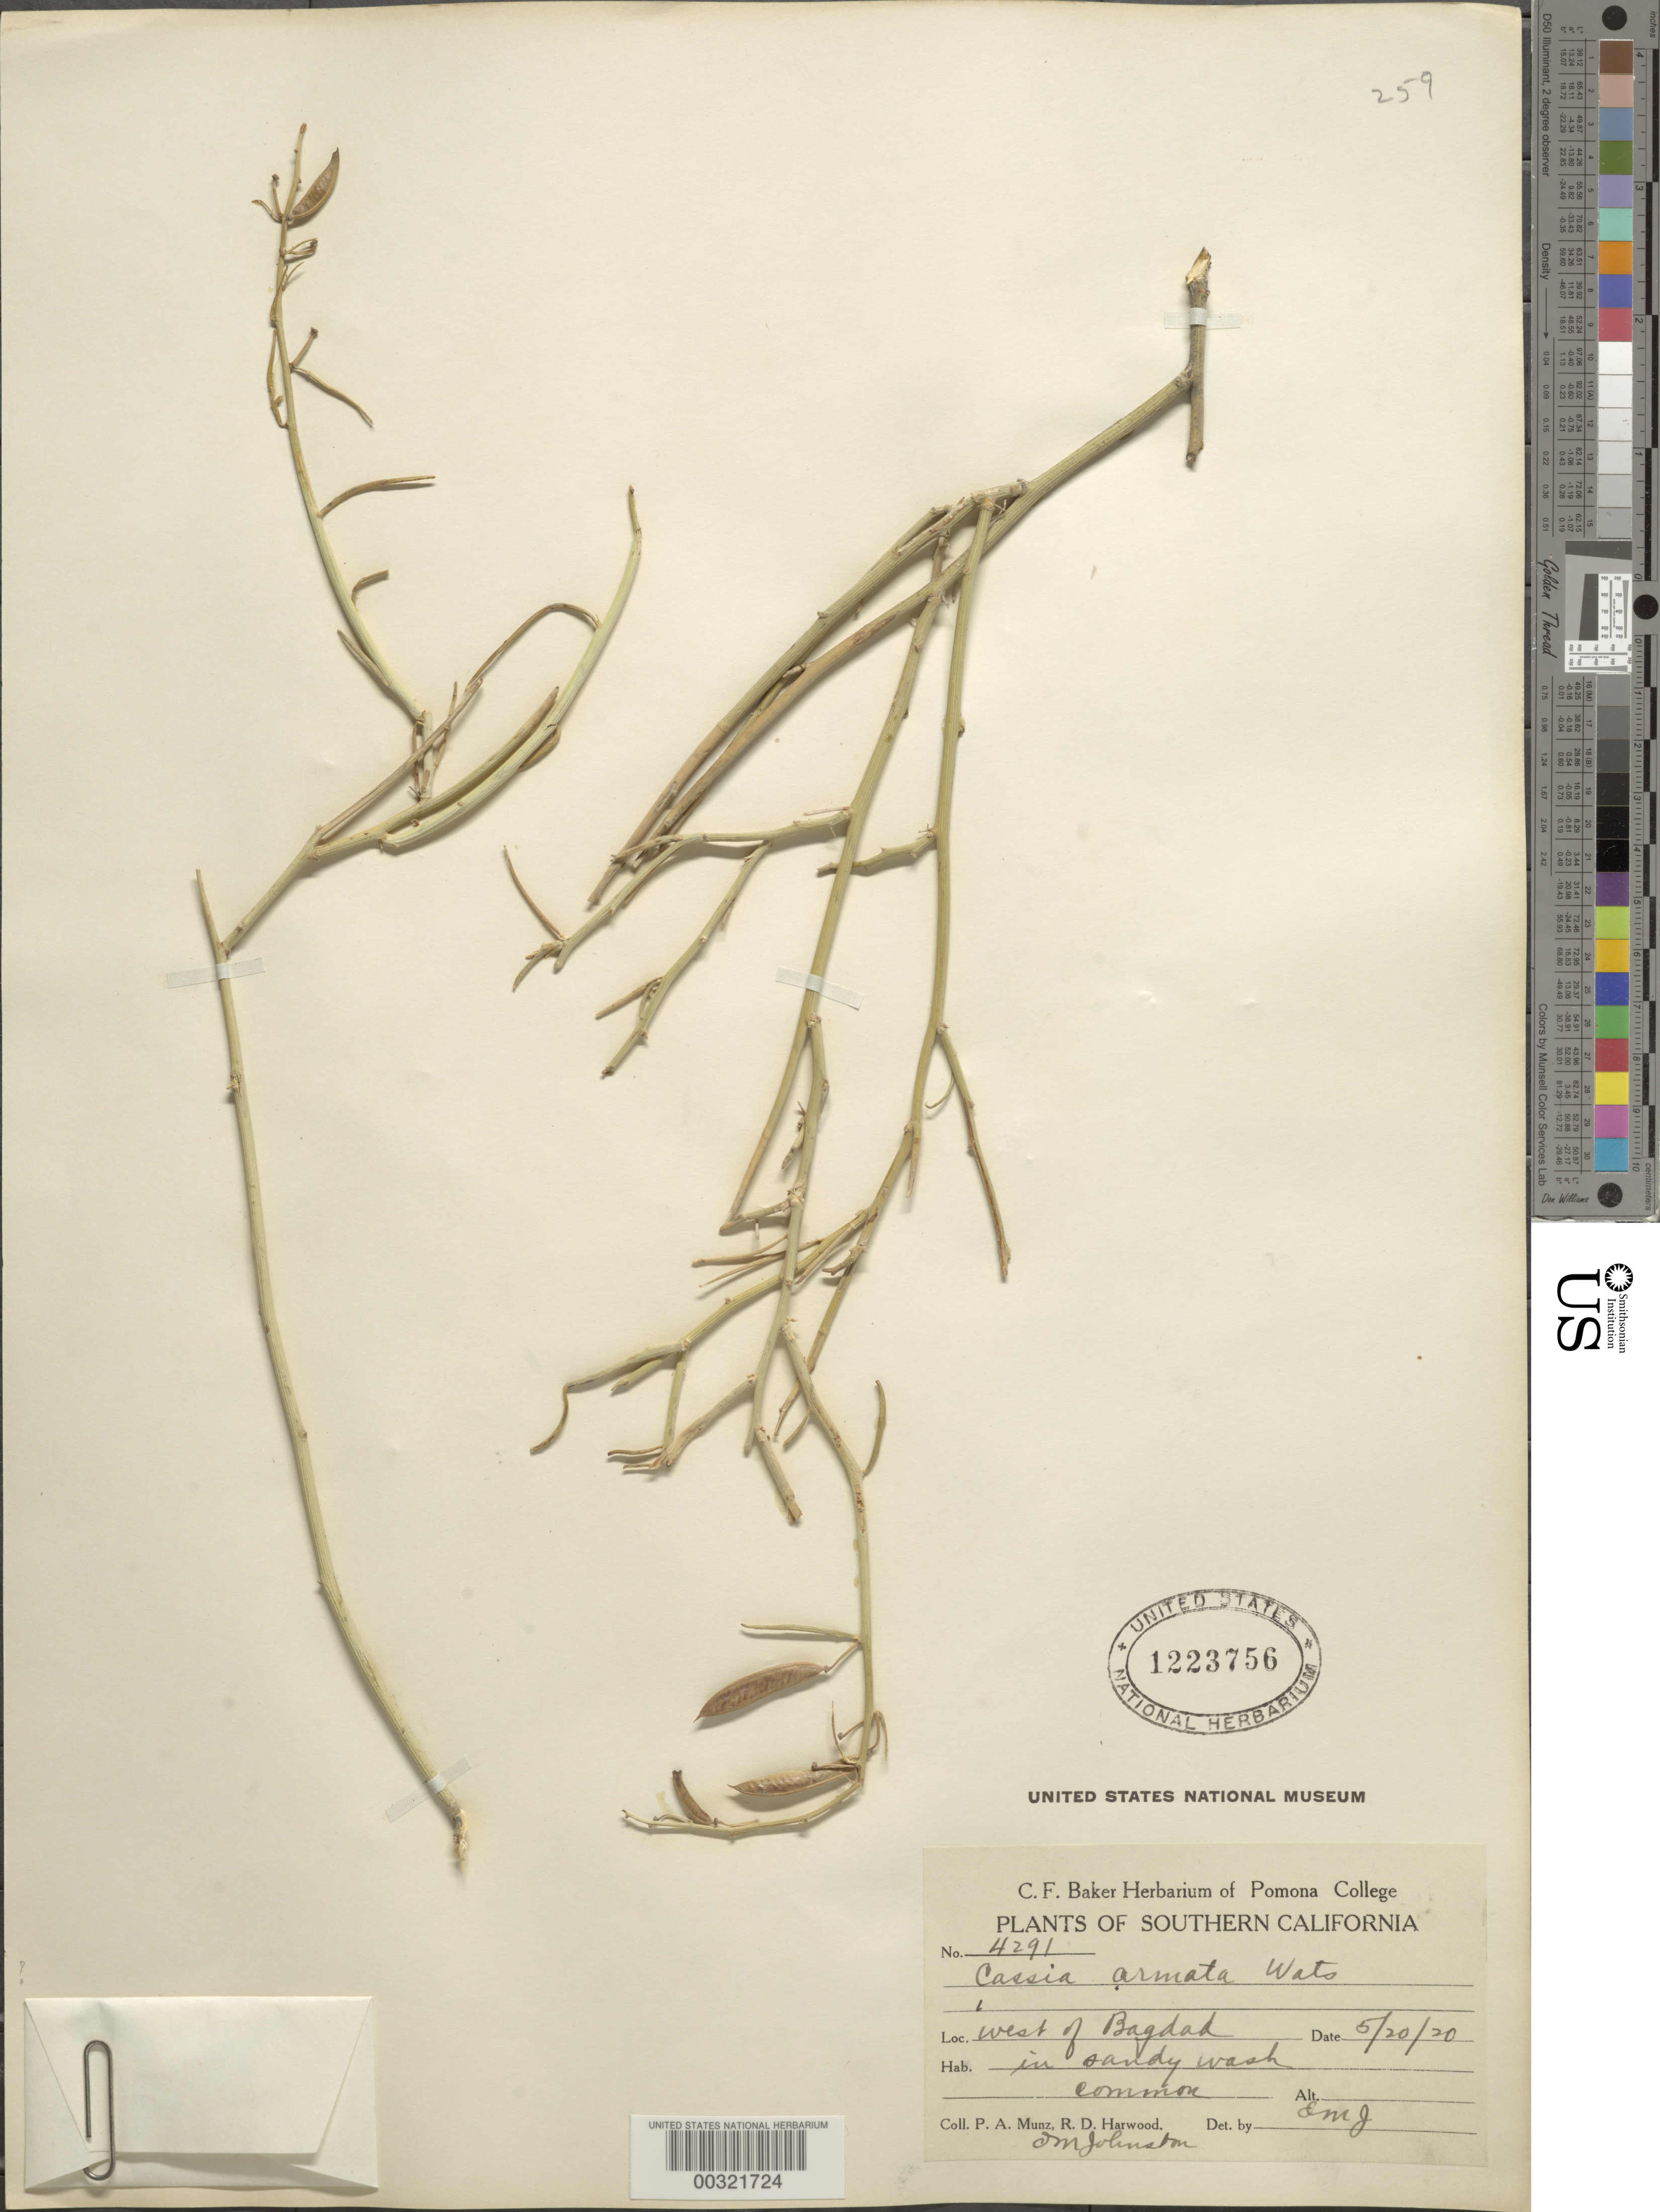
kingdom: Plantae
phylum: Tracheophyta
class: Magnoliopsida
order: Fabales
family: Fabaceae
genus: Senna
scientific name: Senna armata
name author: (S. Watson) H.S. Irwin & Barneby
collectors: P. A. Munz, R. Harwood & O. Johnston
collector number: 4291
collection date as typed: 20 May 1920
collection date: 1920-05-20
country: United States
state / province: California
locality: W of bagdad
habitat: Sandy wash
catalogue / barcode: US 1223756